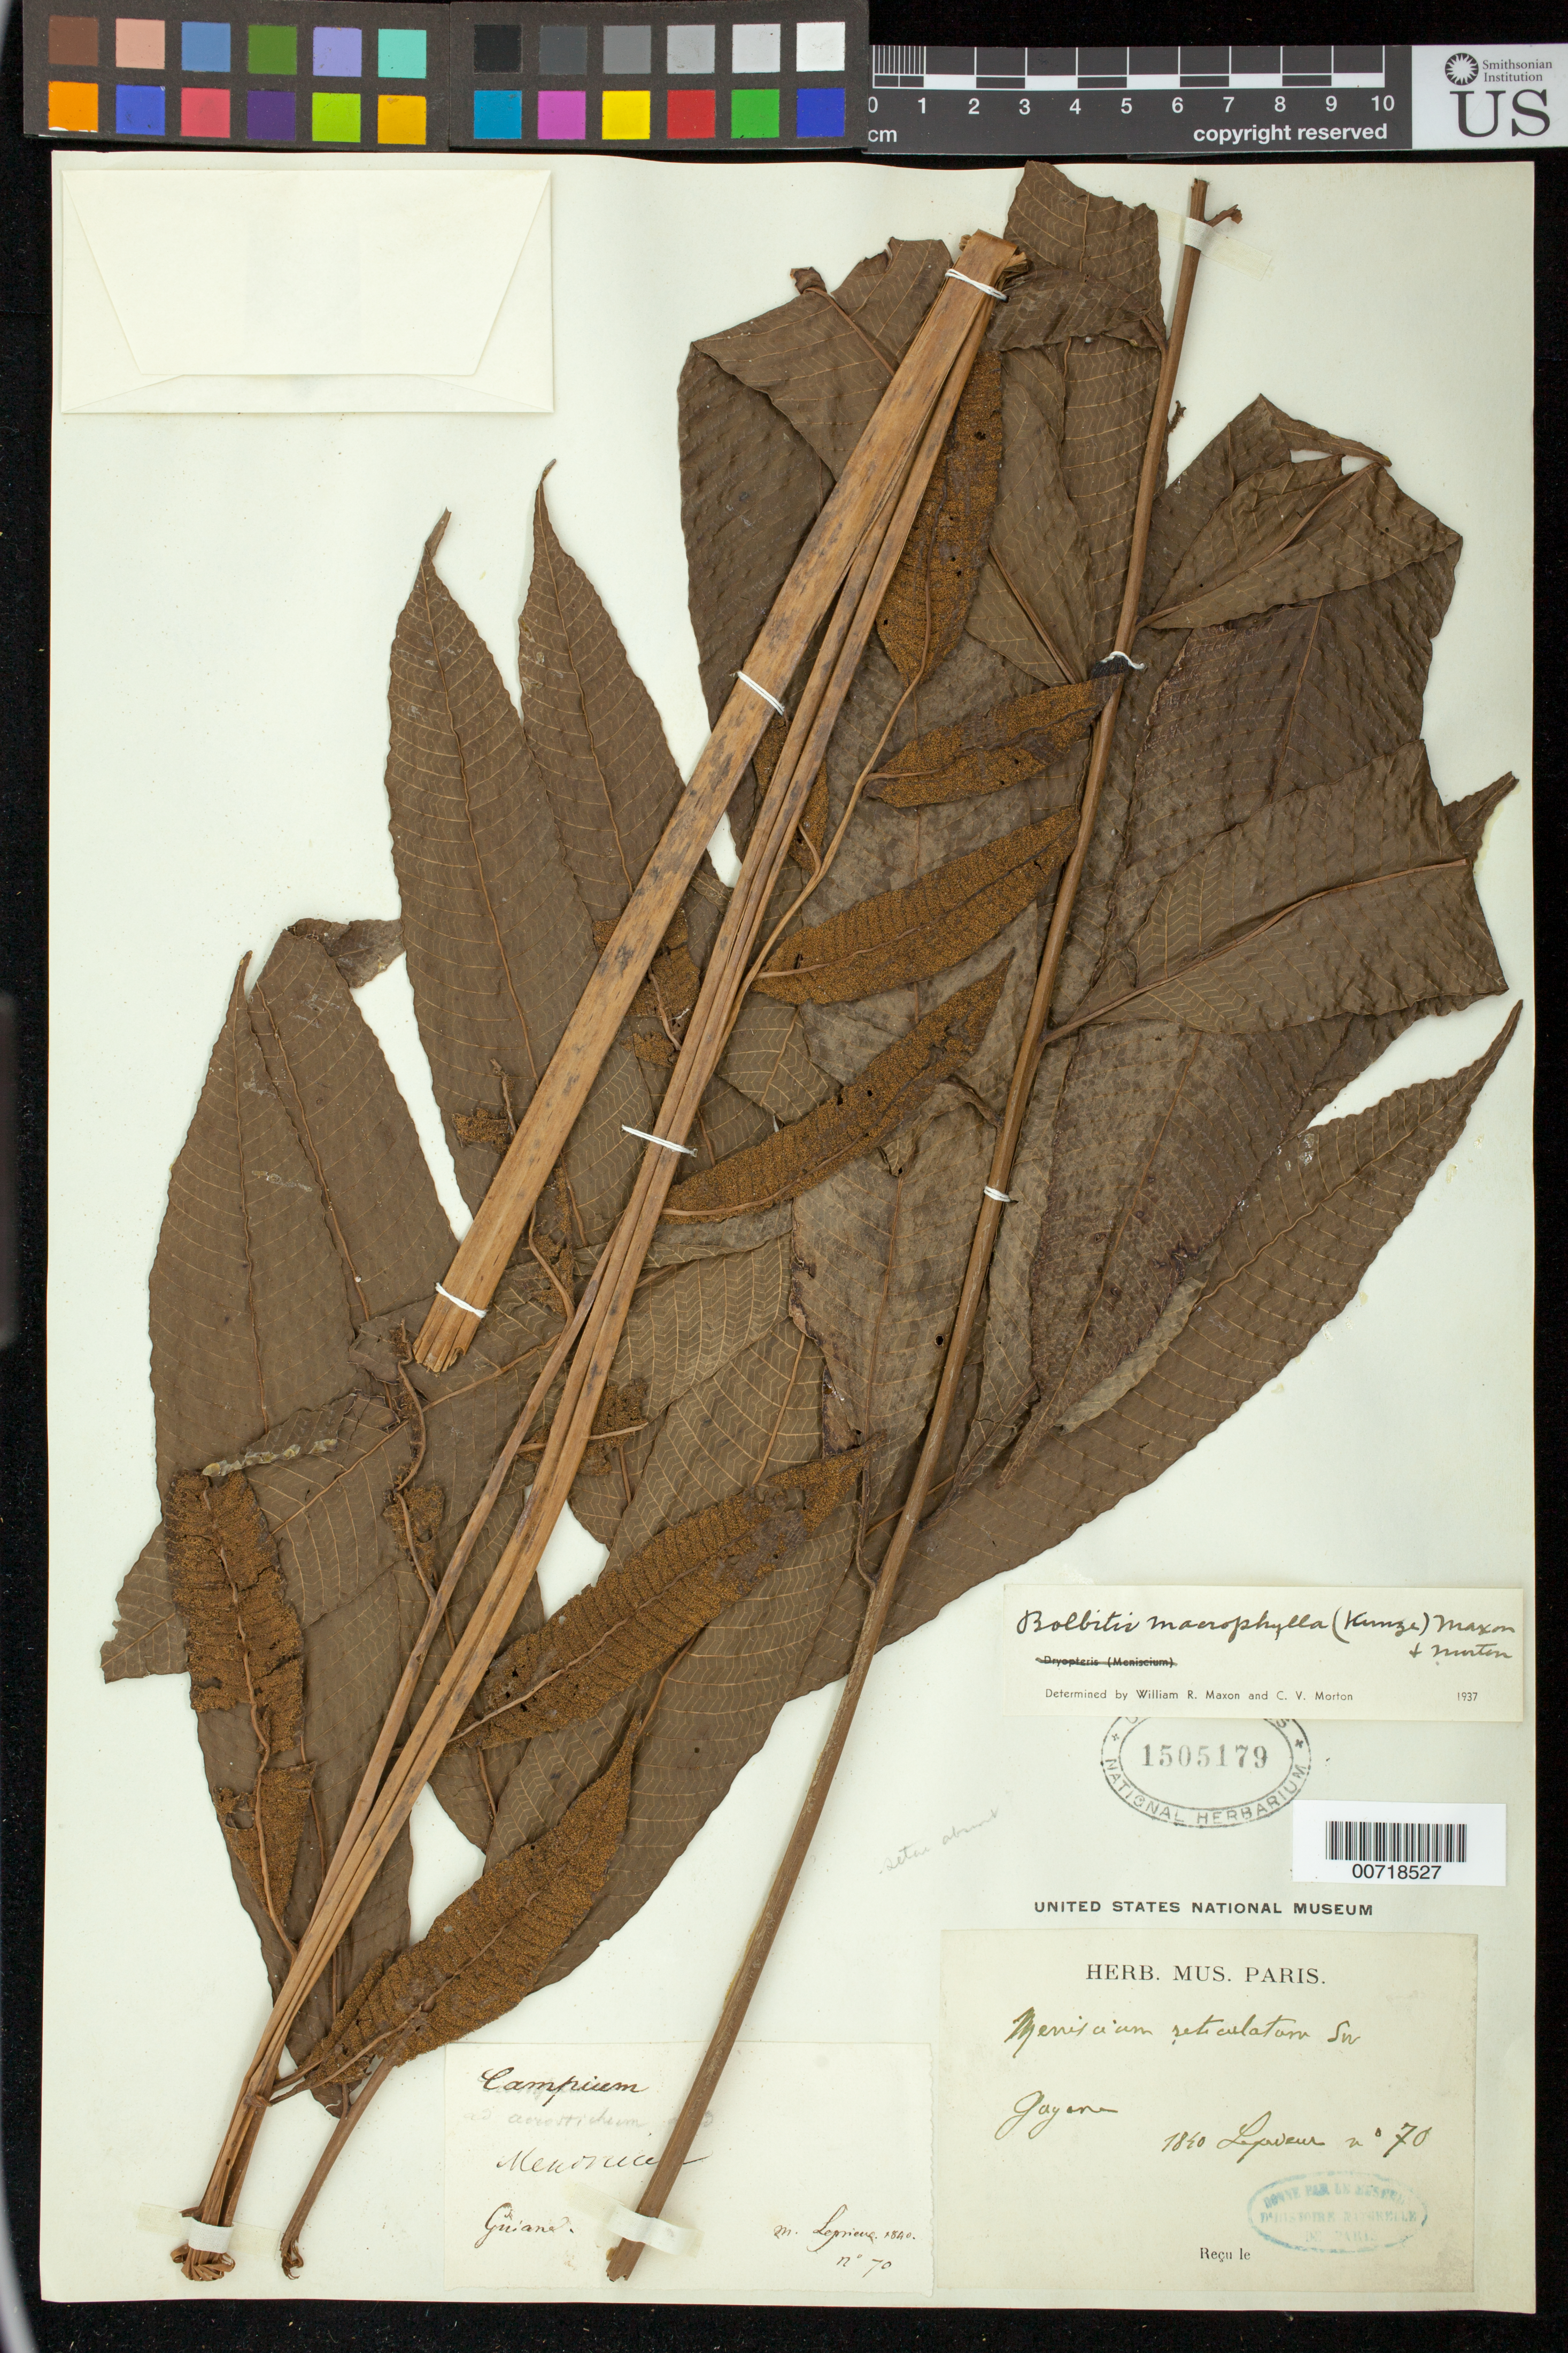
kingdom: Plantae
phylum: Tracheophyta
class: Polypodiopsida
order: Polypodiales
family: Thelypteridaceae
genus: Thelypteris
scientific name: Thelypteris macrophylla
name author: (Kunze) C.V. Morton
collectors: F. M. R. Leprieur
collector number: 70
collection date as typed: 1840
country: French Guiana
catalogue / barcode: US 1505179